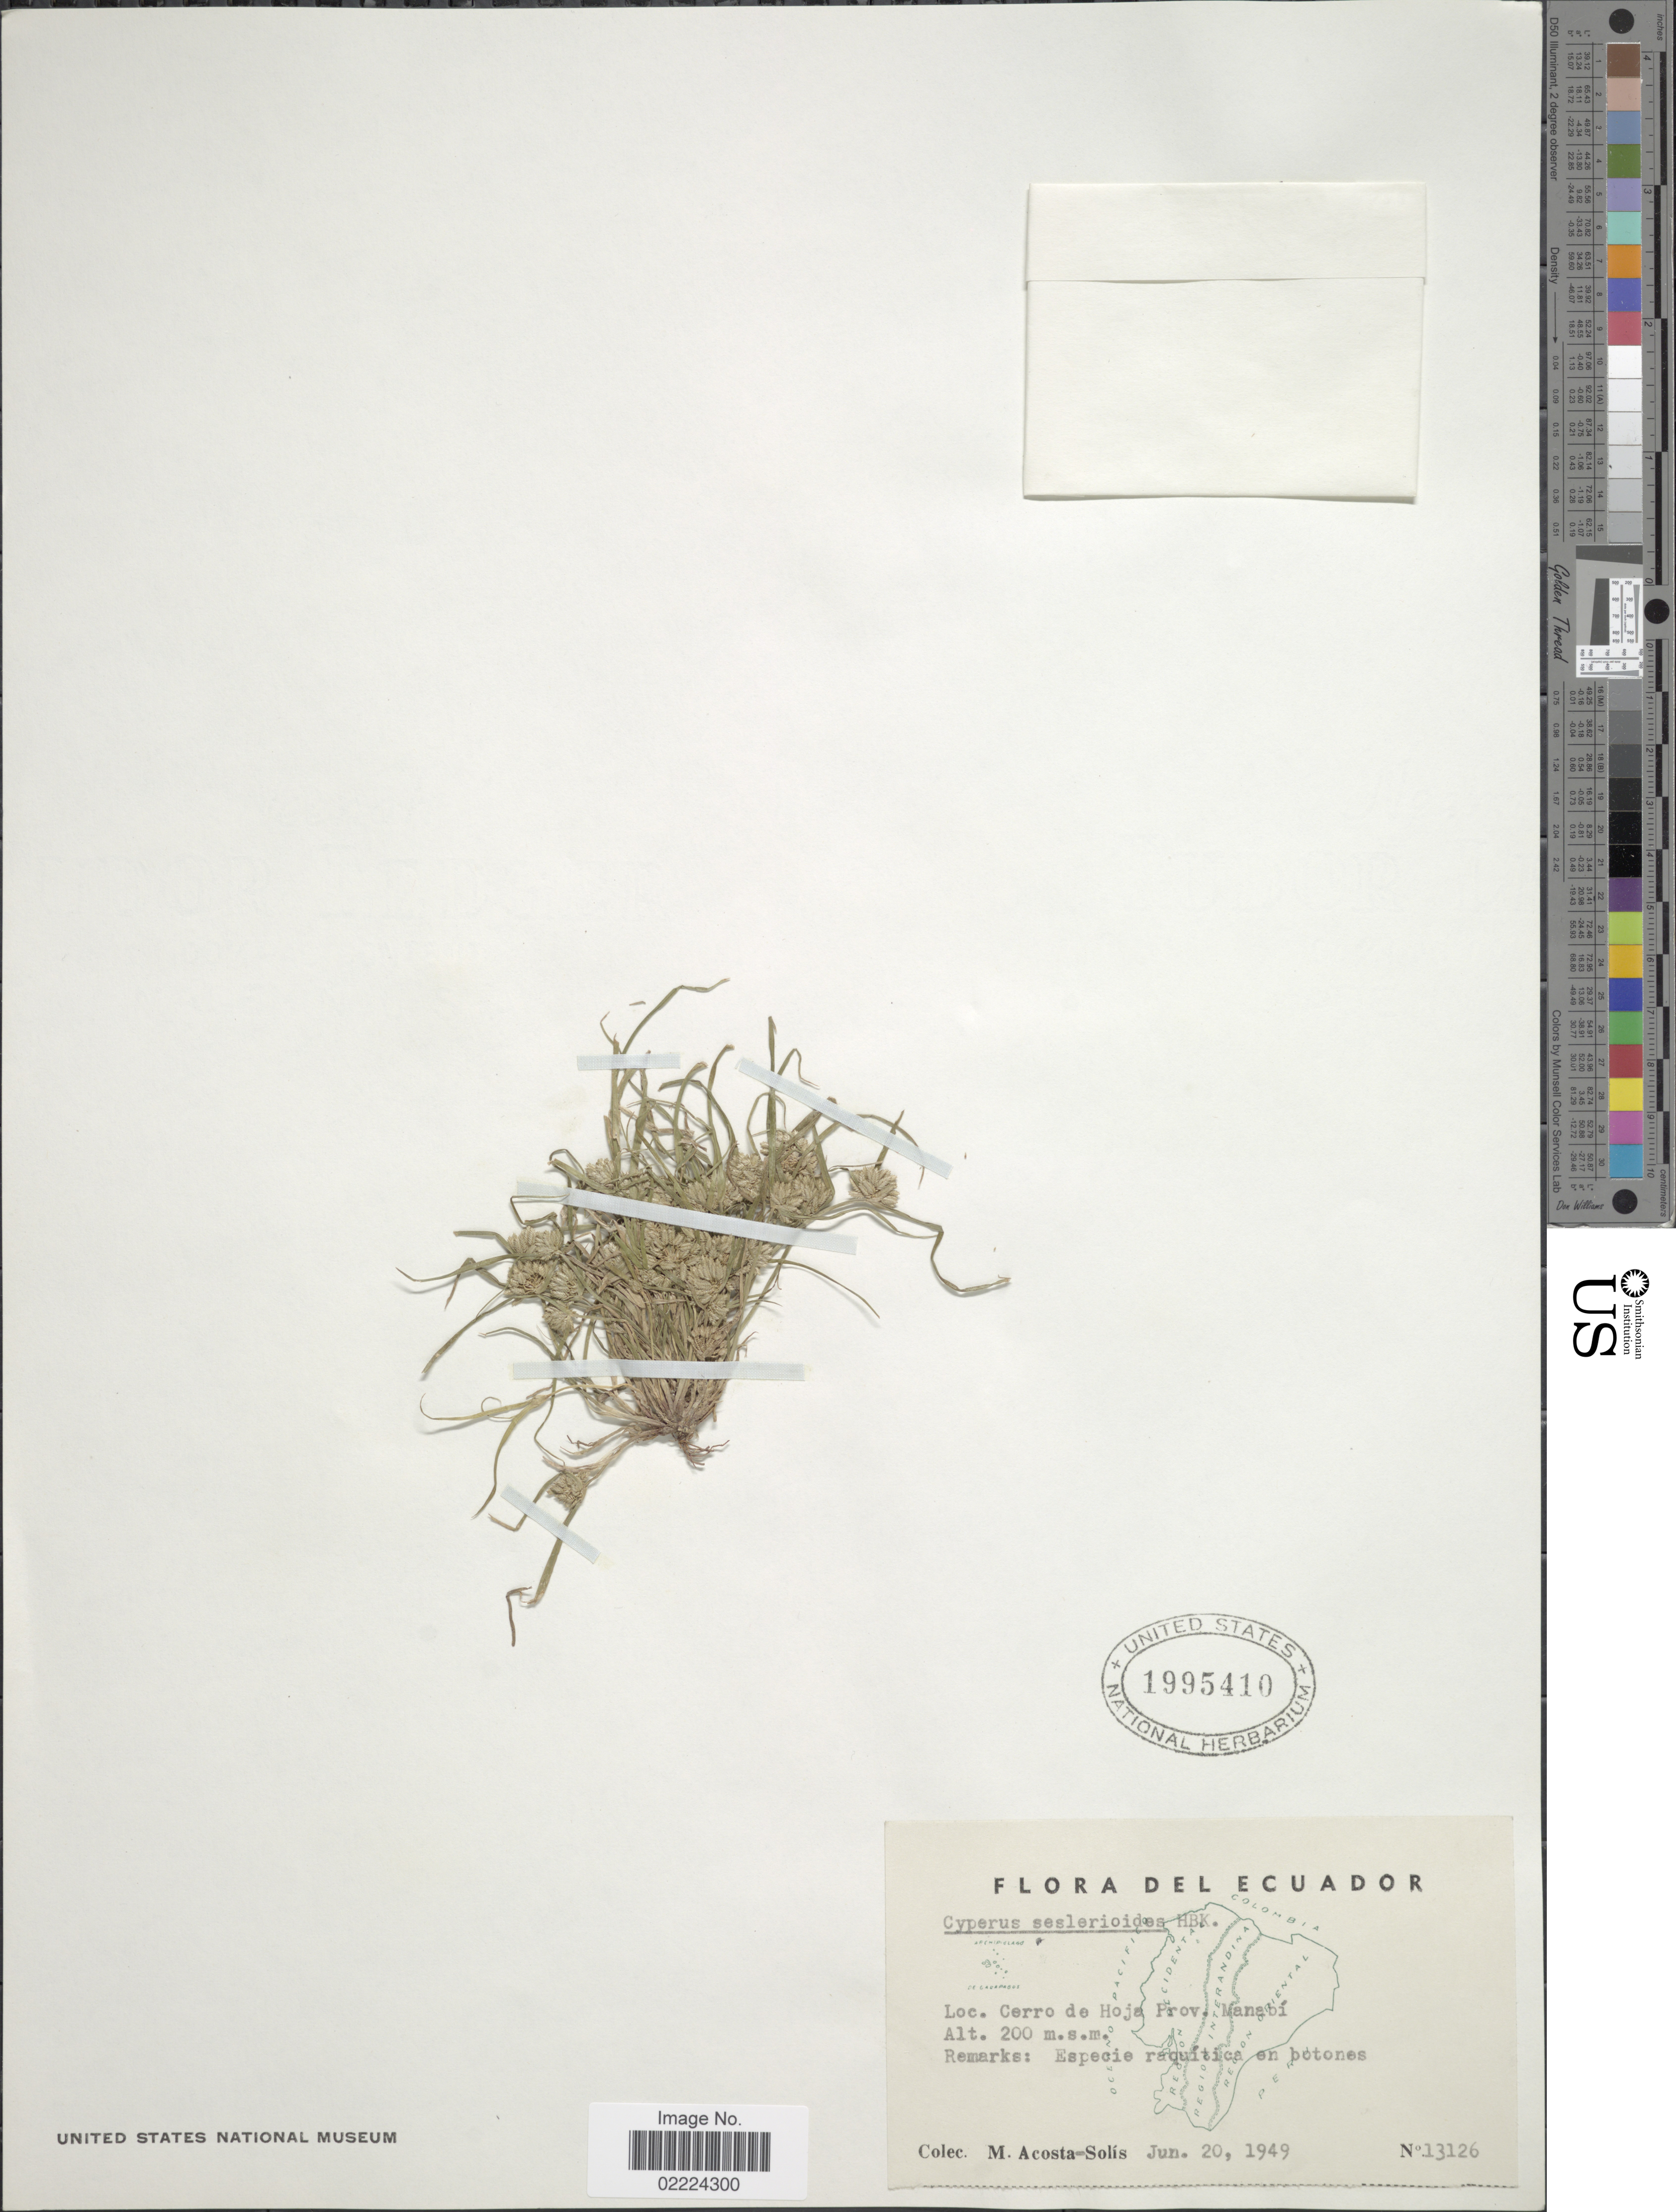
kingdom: Plantae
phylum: Tracheophyta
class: Liliopsida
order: Poales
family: Cyperaceae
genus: Cyperus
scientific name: Cyperus seslerioides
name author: Kunth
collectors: M. Acosta Solis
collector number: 13126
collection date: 1949-06-20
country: Ecuador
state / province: Manabí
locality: Cerro de Hoja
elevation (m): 200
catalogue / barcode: US 1995410